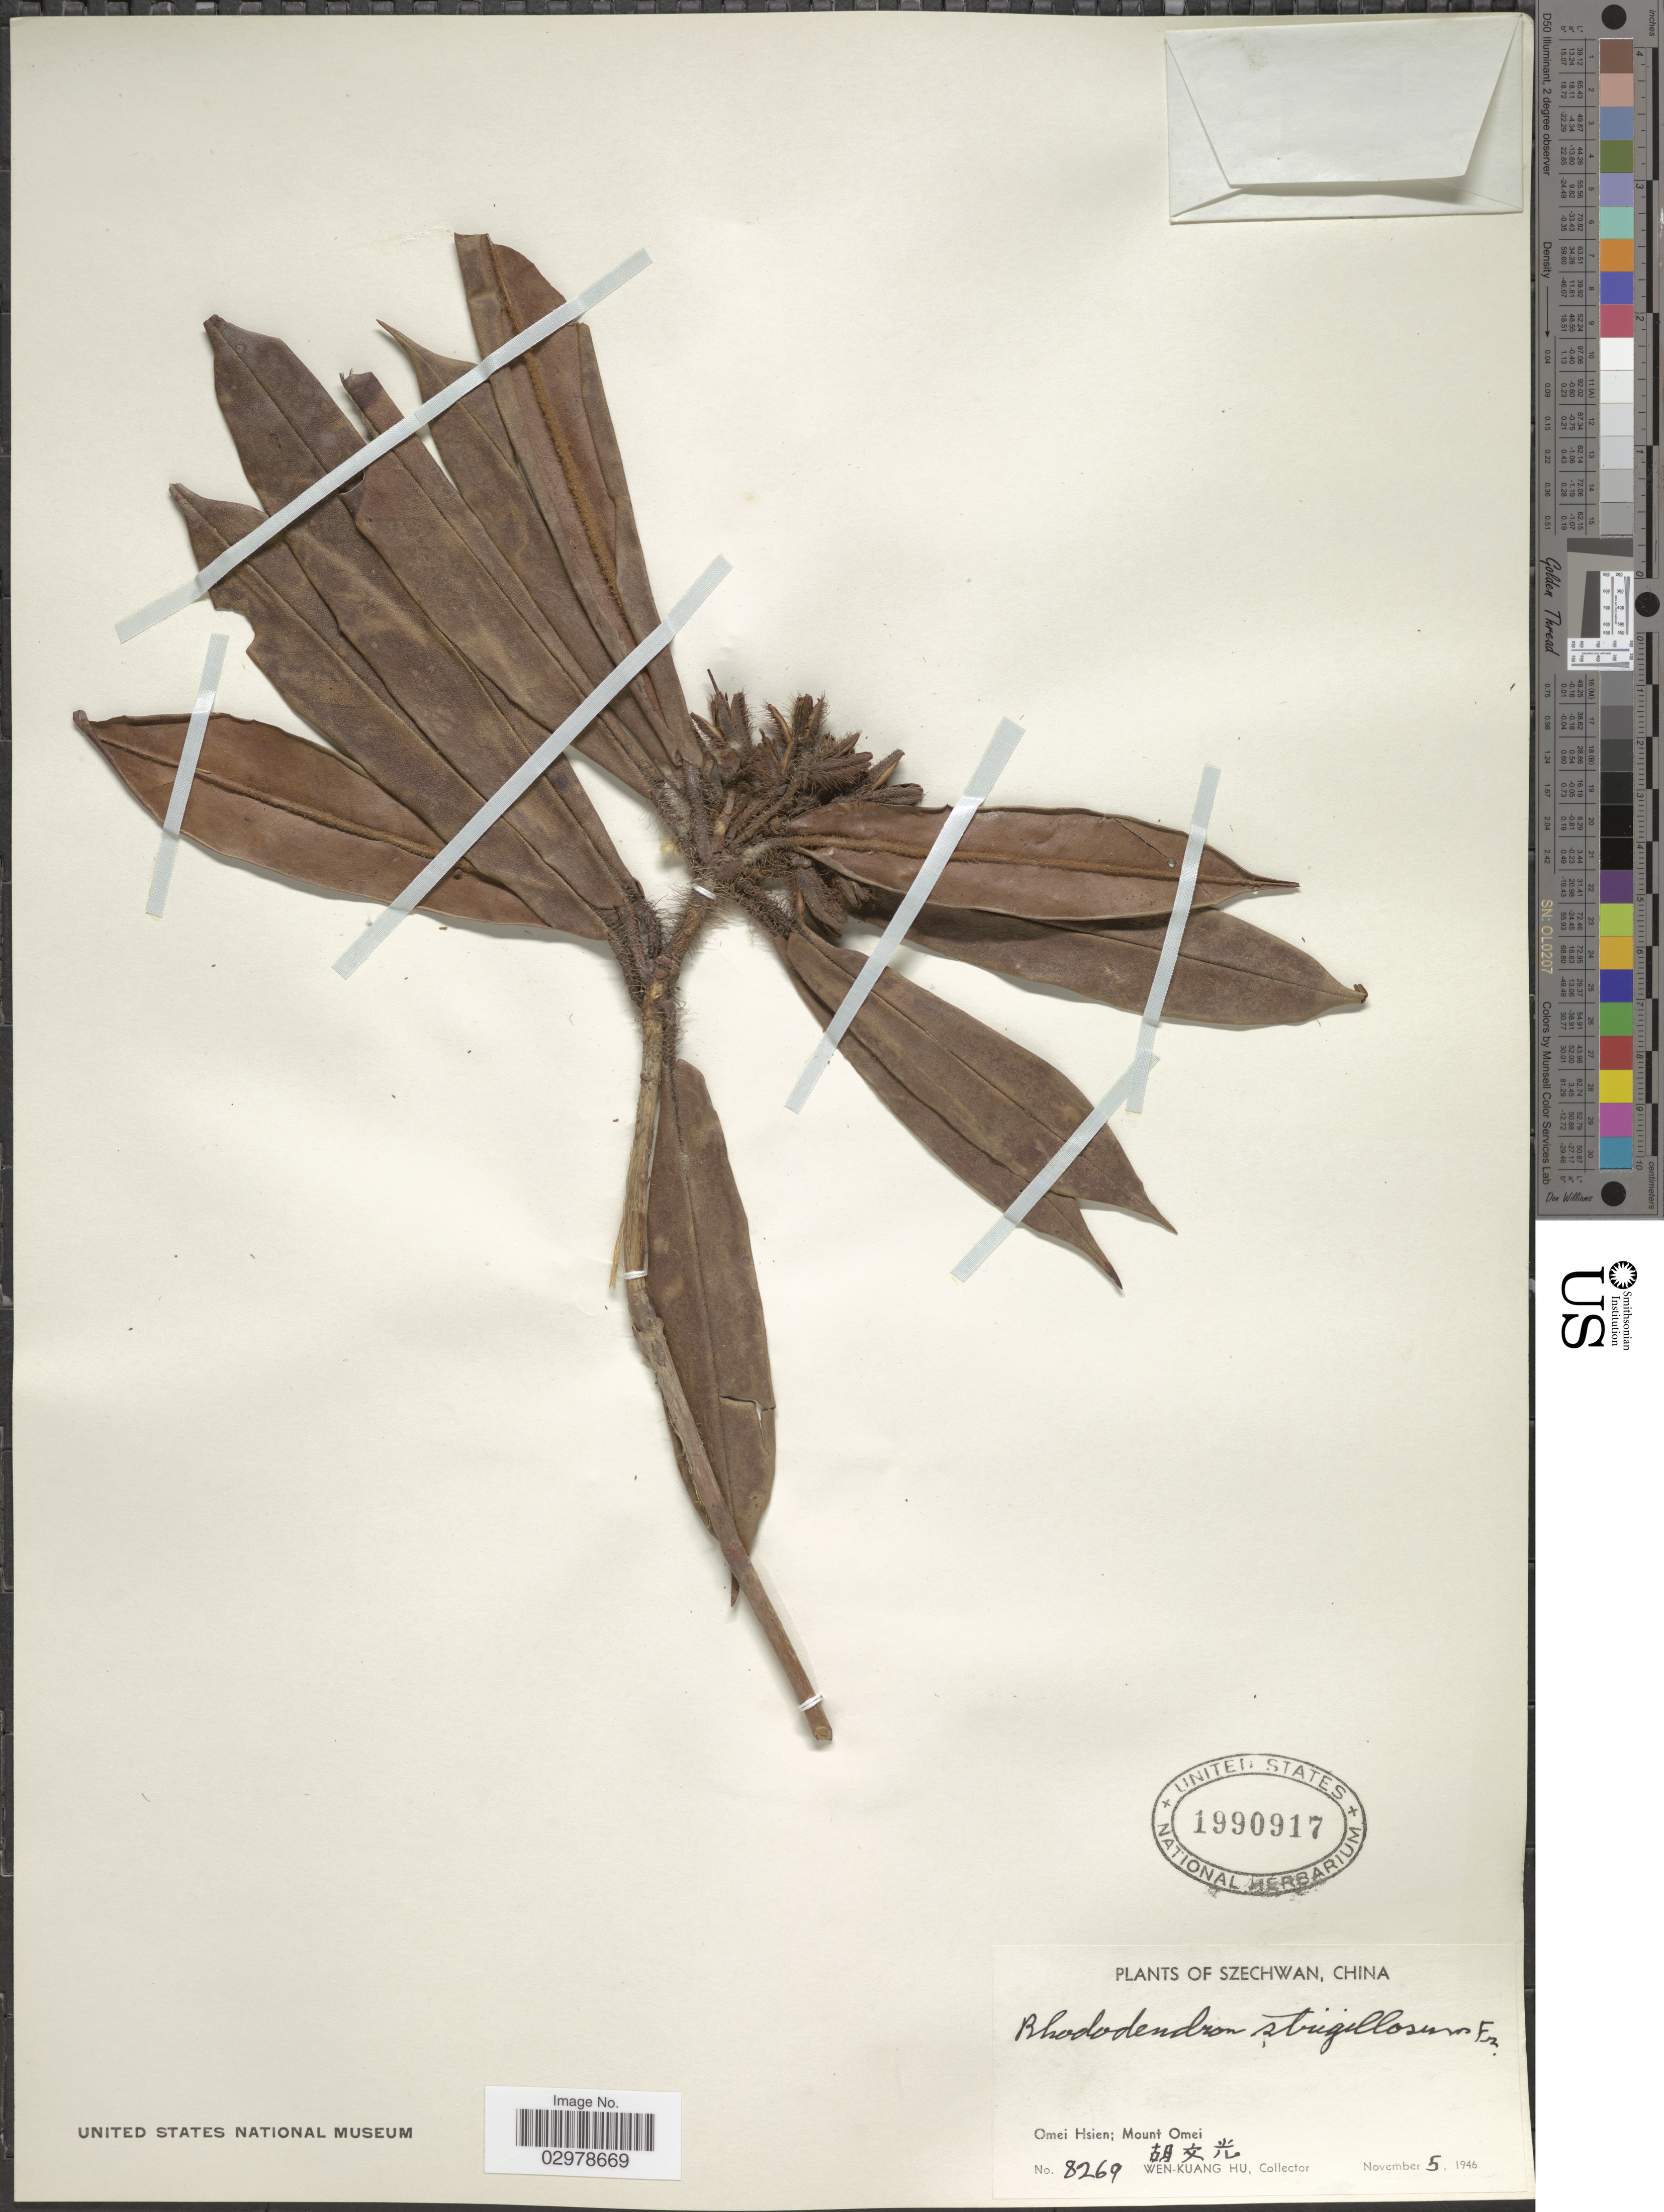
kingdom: Plantae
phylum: Tracheophyta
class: Magnoliopsida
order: Ericales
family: Ericaceae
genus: Rhododendron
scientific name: Rhododendron strigillosum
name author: Franch.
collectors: W. K. Hu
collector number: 8269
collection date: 1946-11-05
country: China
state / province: Sichuan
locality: Szechwan. Omei Hsien; Mount Omei.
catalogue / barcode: US 1990917